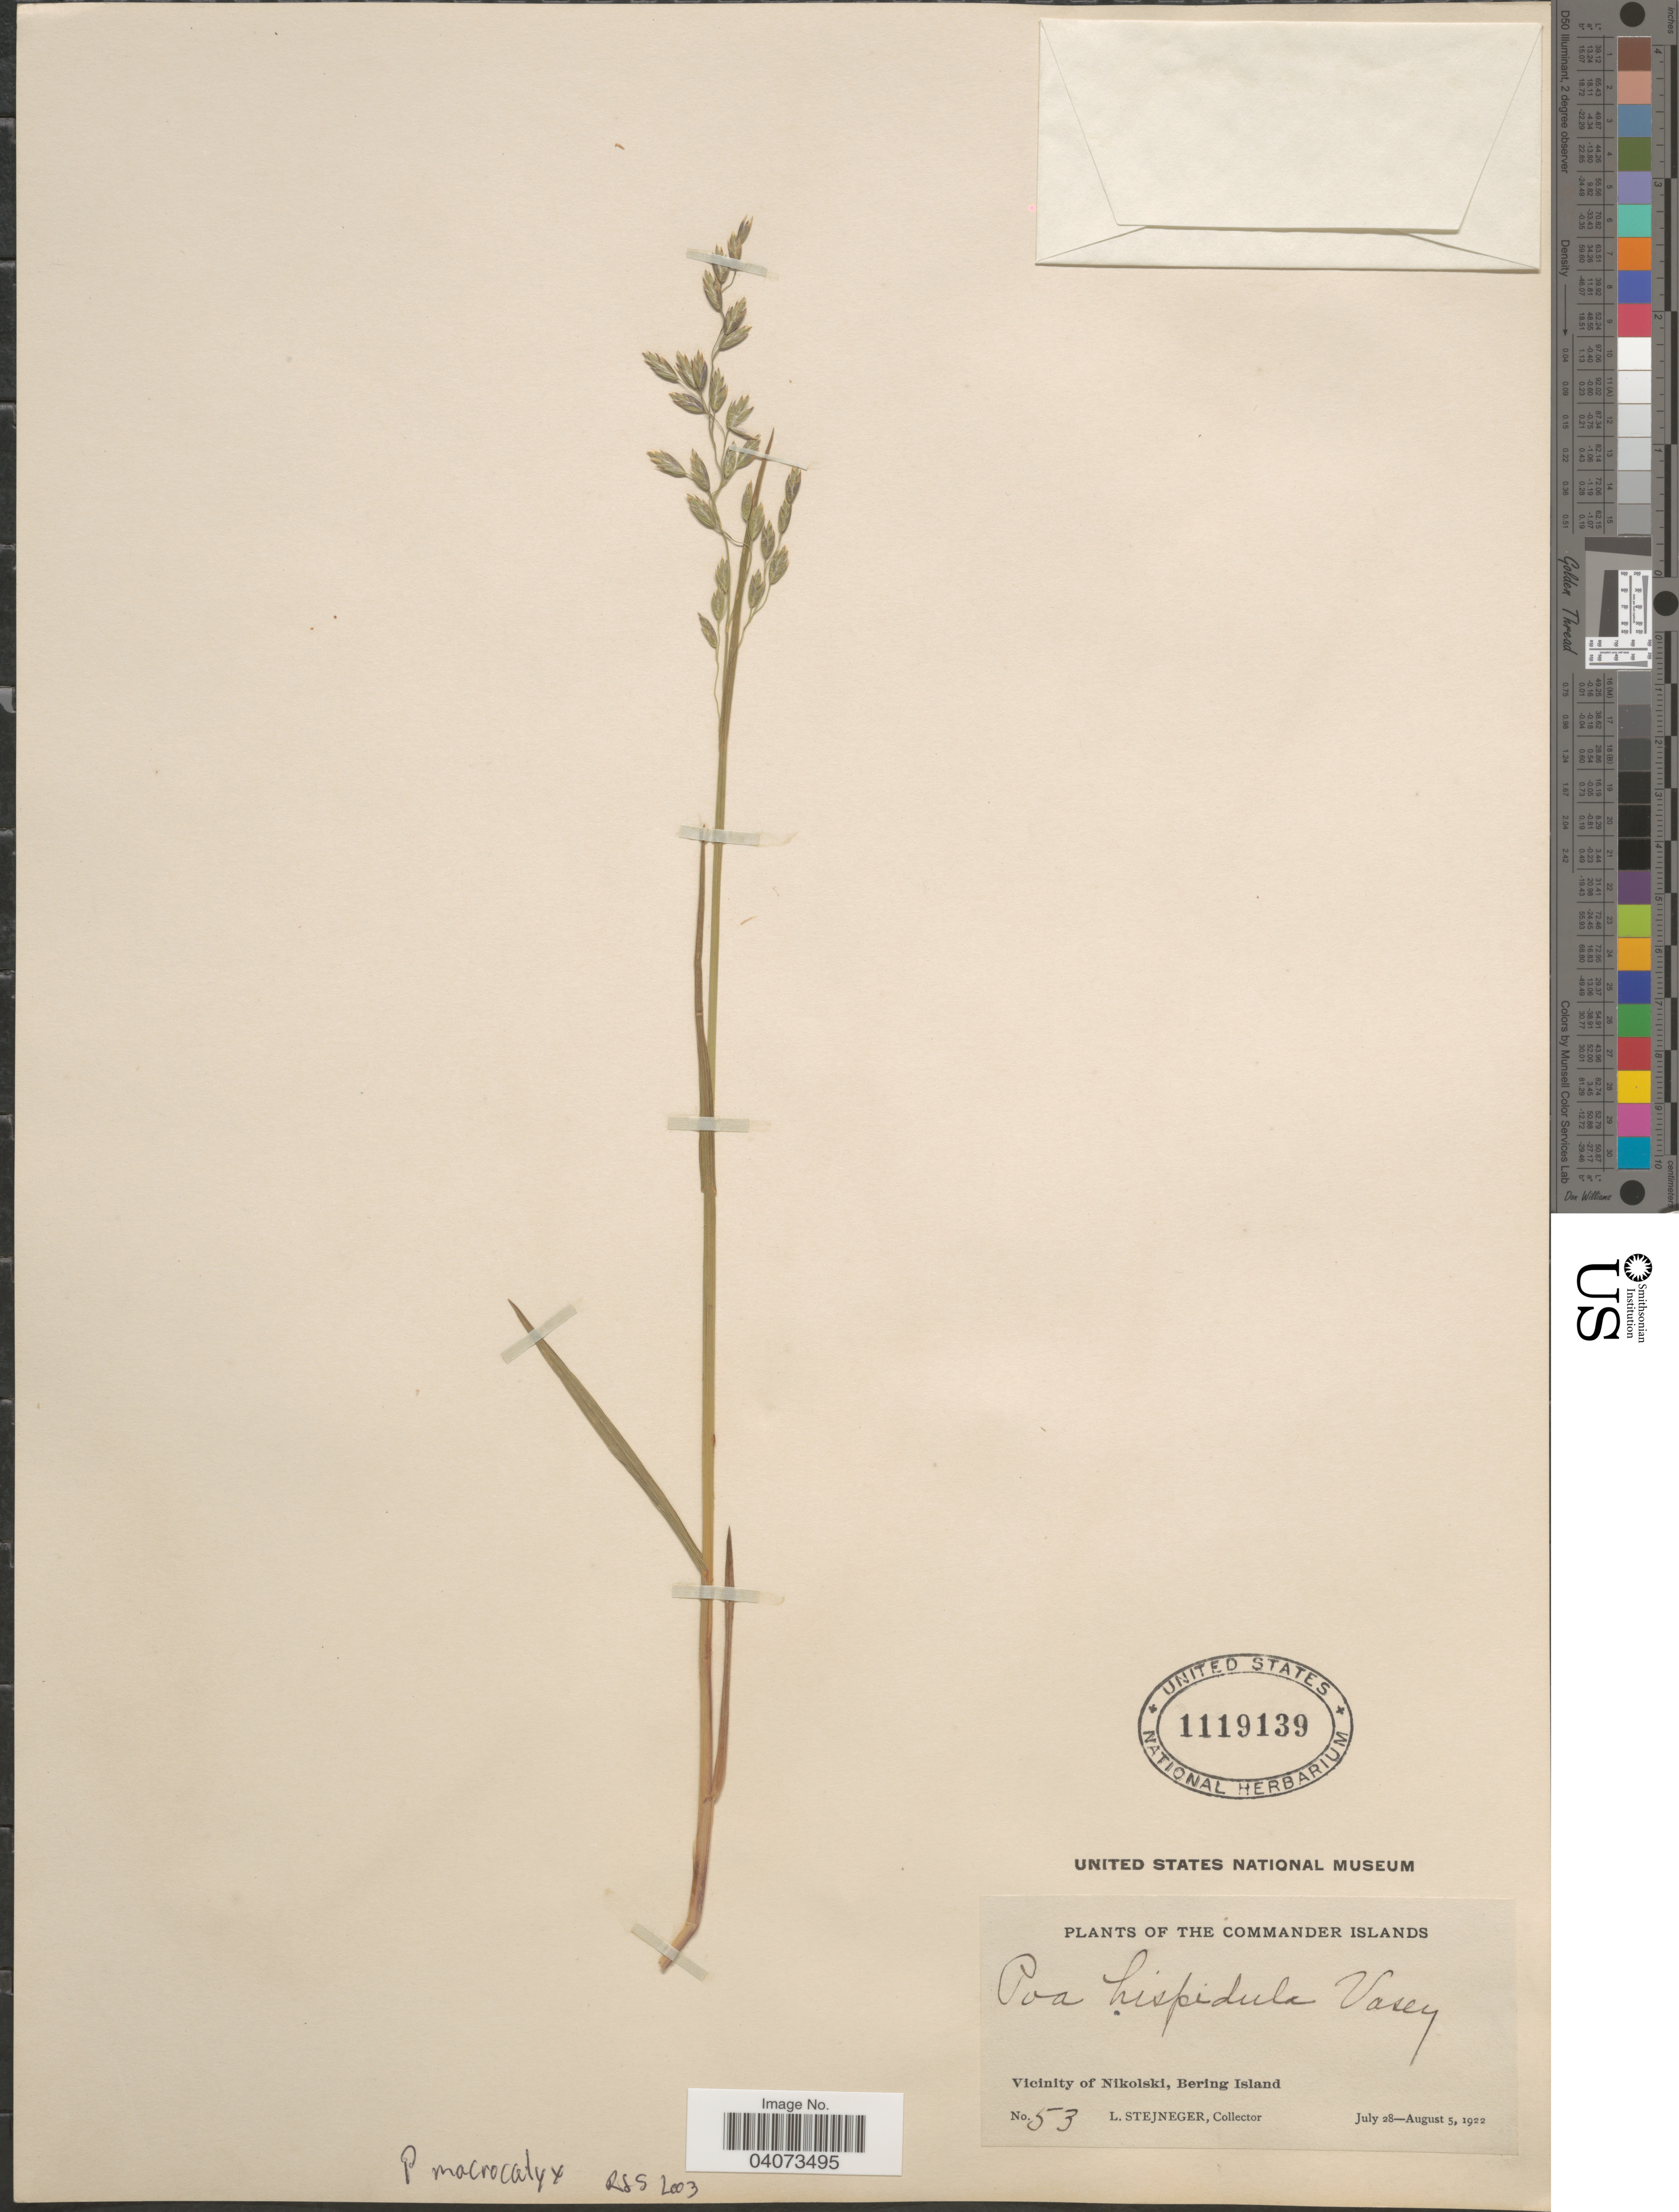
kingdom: Plantae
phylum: Tracheophyta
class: Liliopsida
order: Poales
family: Poaceae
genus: Poa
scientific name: Poa macrocalyx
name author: Trautv. & C.A. Mey.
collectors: L. Stejneger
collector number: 53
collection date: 1922-07-28/1922-08-05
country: Russian Federation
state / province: Kamchatka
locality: The Commander Islands. Vicinity of Nikolskim Bering Island.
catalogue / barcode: US 1119139